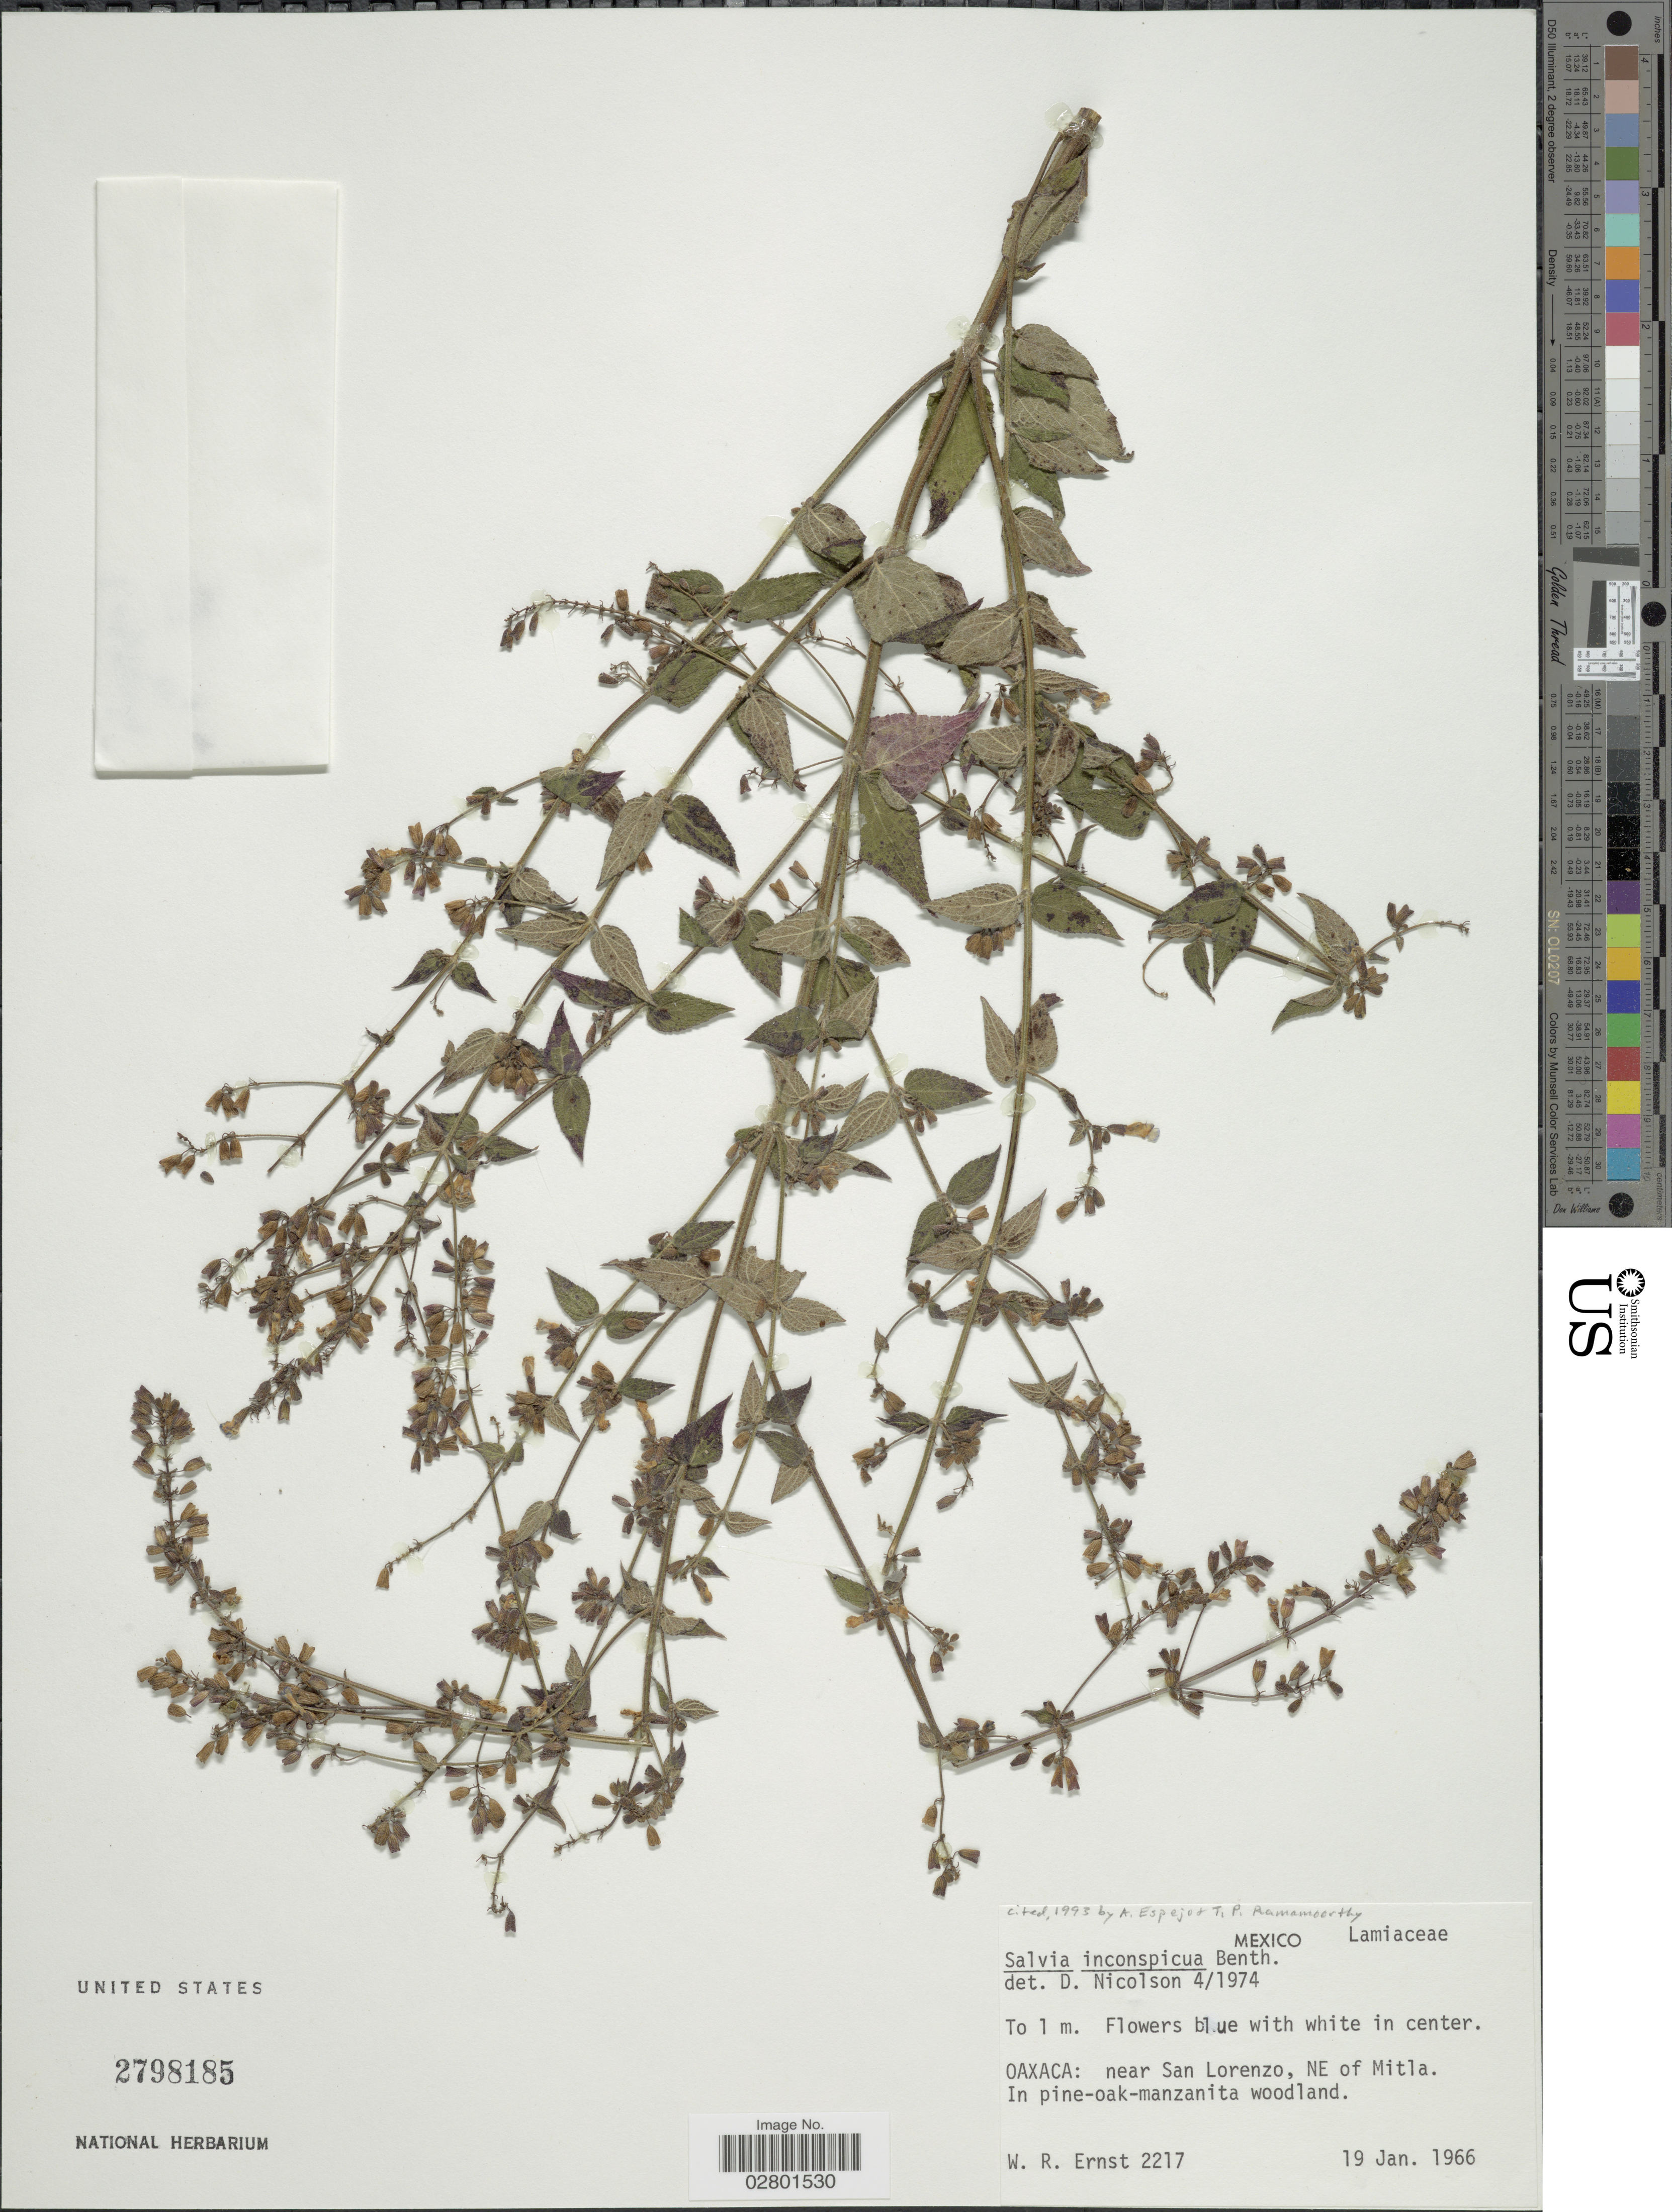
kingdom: Plantae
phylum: Tracheophyta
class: Magnoliopsida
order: Lamiales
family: Lamiaceae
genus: Salvia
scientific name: Salvia inconspicua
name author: Benth.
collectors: W. R. Ernst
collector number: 2217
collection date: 1966-01-19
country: Mexico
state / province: Oaxaca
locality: Near San Lorenzo, NE of Mitla.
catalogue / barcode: US 2798185